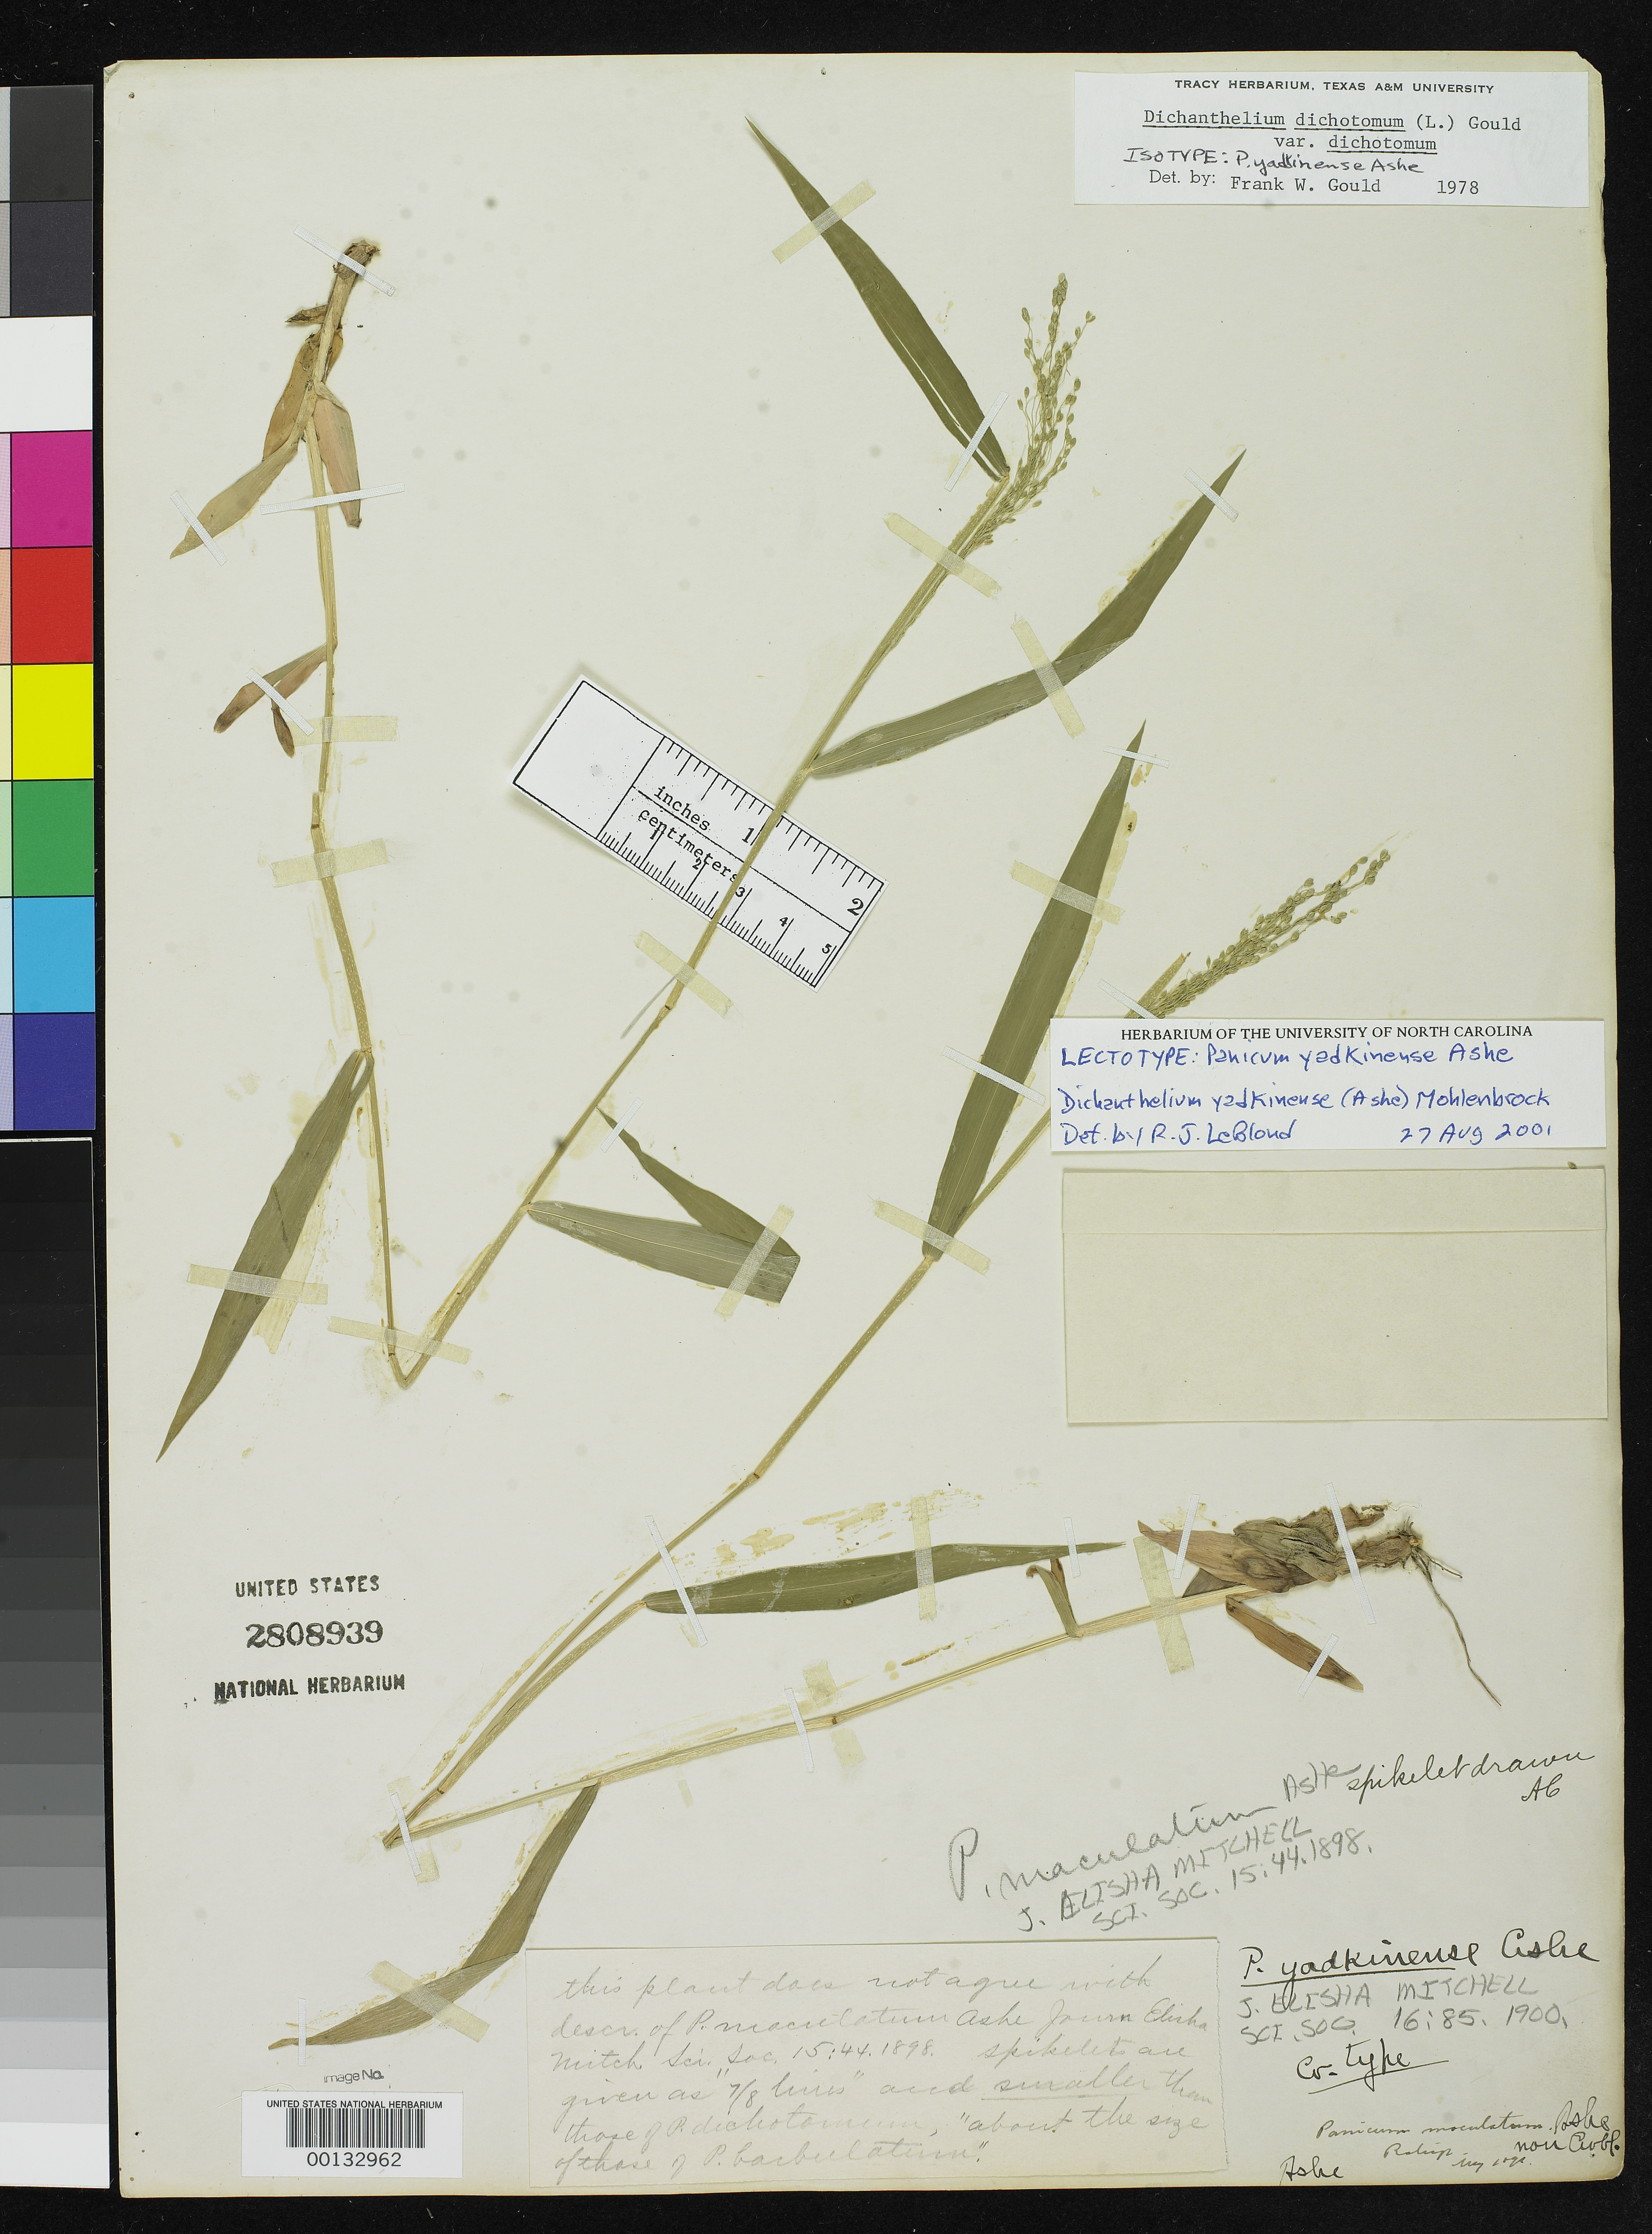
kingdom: Plantae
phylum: Tracheophyta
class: Liliopsida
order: Poales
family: Poaceae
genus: Panicum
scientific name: Panicum maculatum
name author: Ashe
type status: Isotype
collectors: W. W. Ashe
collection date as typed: May 1895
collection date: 1895-05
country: United States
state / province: North Carolina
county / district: Wake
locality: Raleigh.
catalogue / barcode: US 2808939